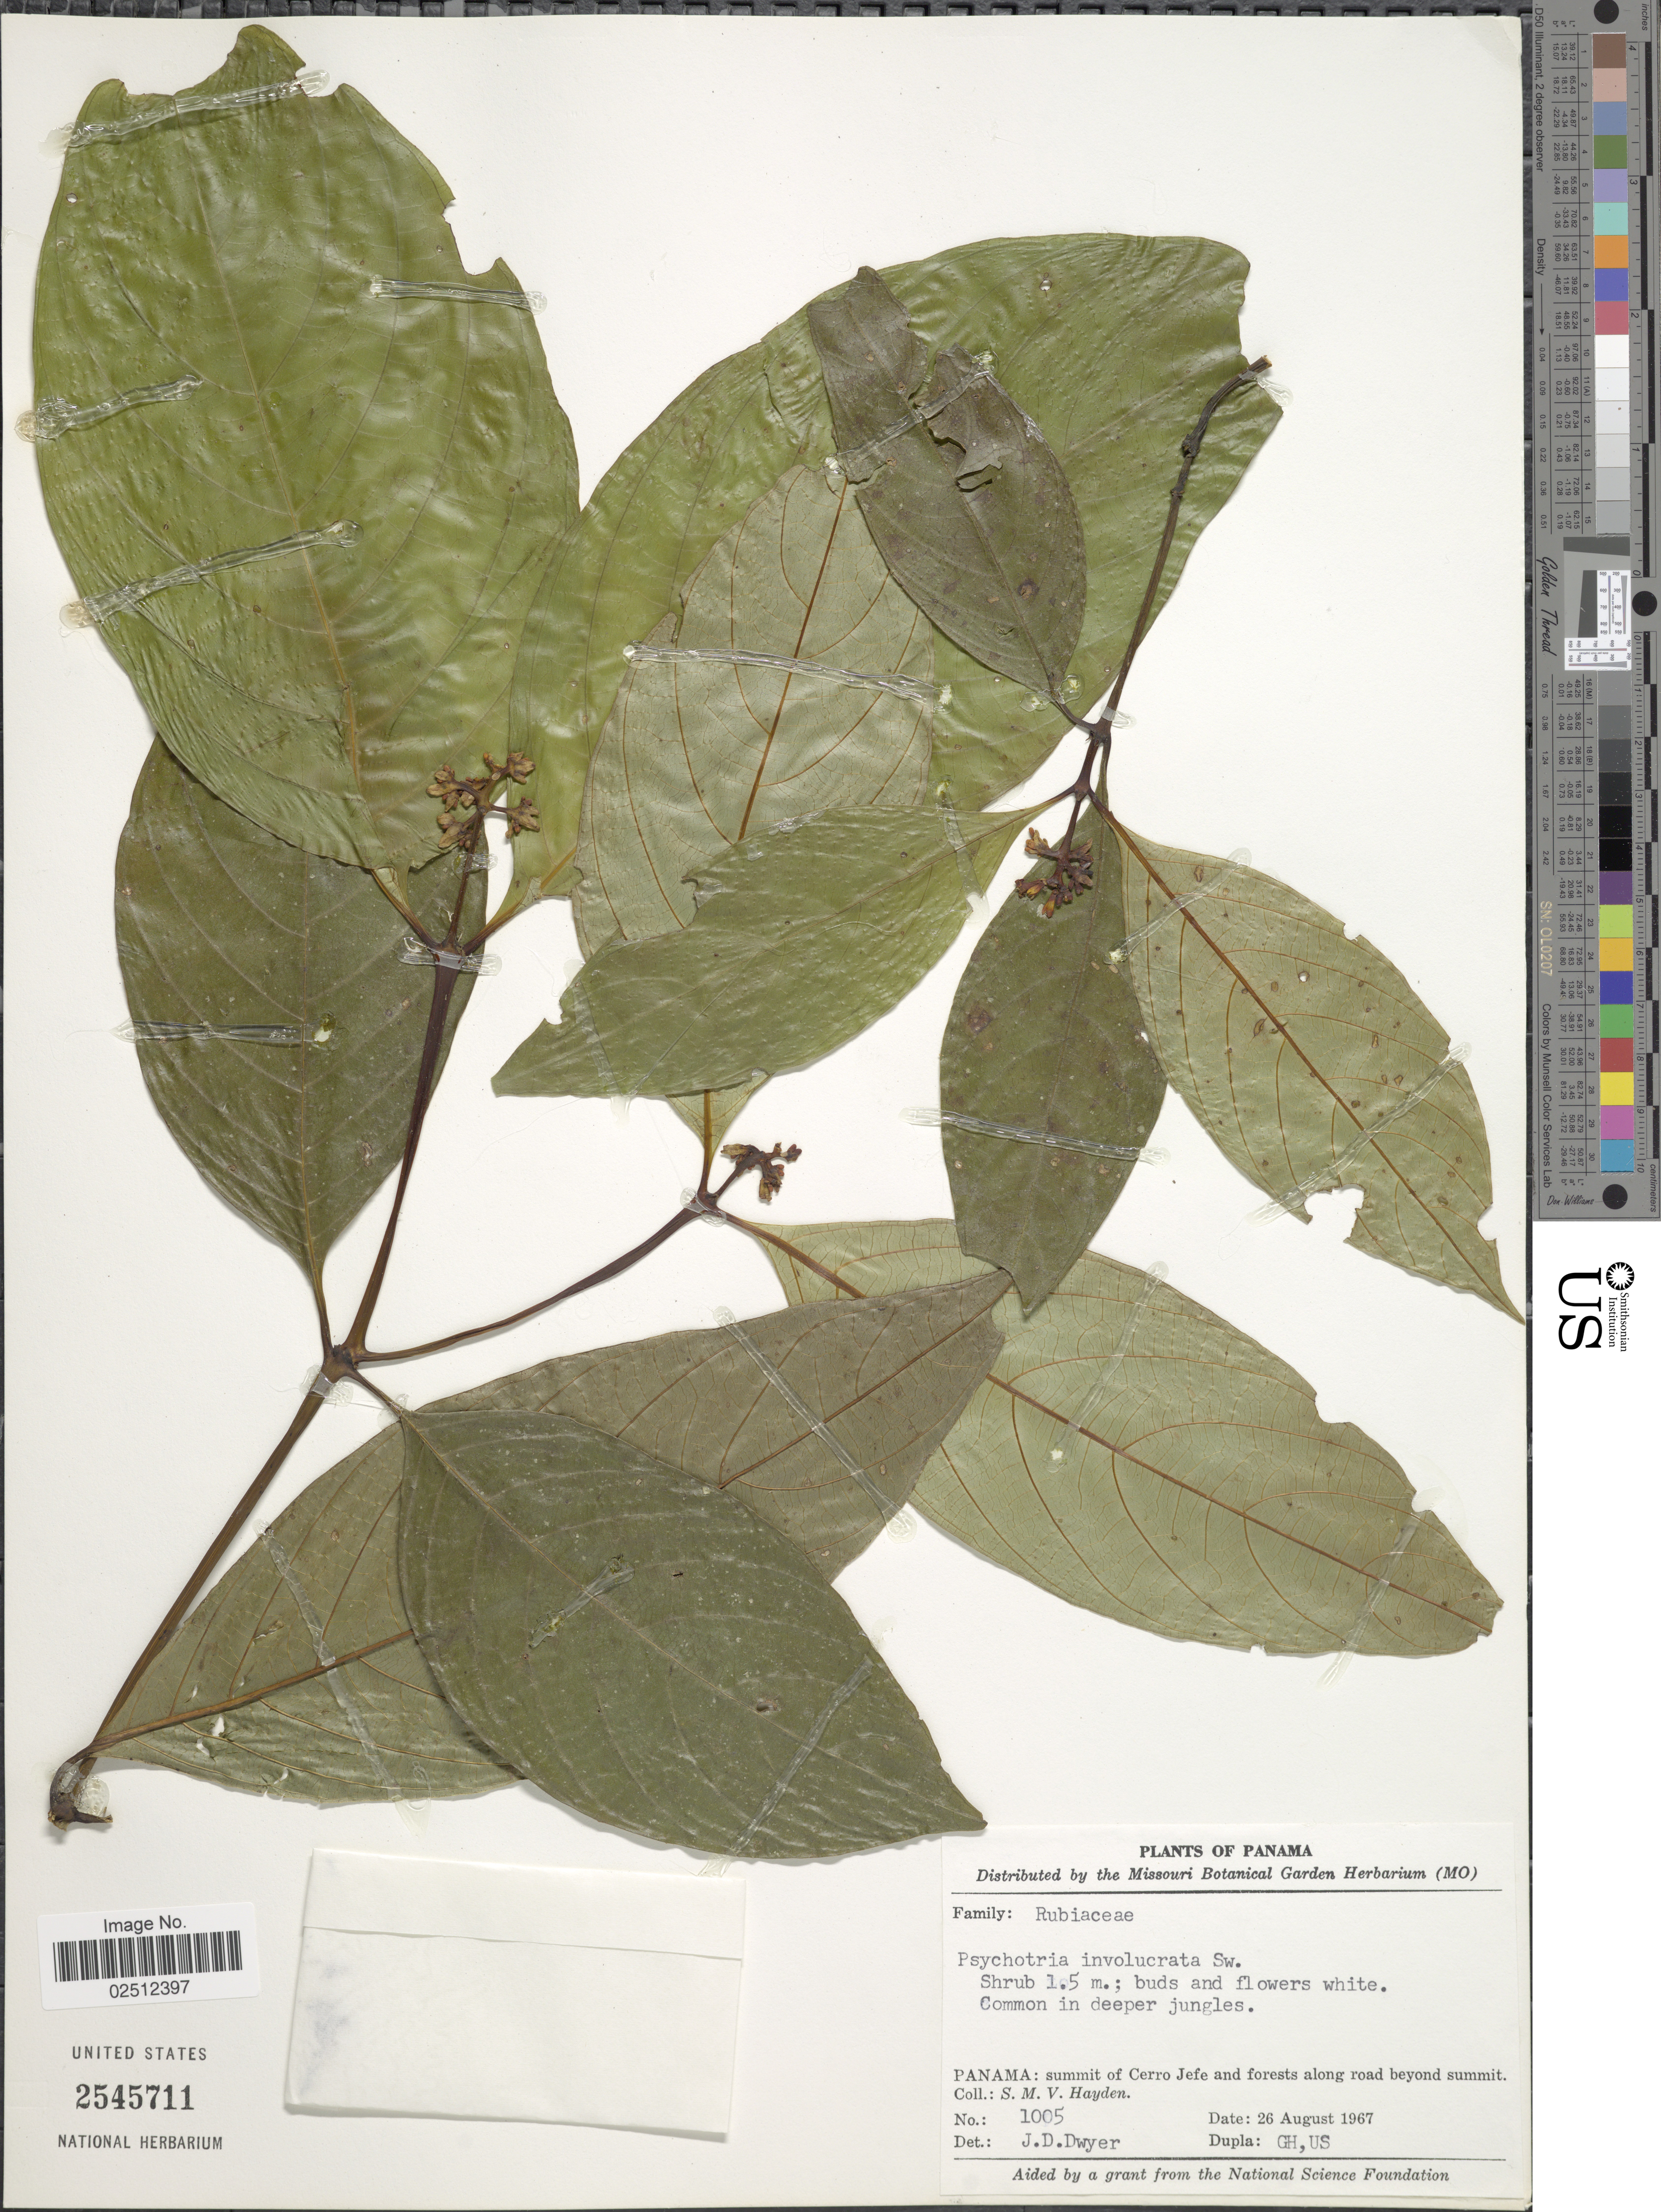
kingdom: Plantae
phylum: Tracheophyta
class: Magnoliopsida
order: Gentianales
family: Rubiaceae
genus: Psychotria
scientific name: Psychotria involucrata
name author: Sw.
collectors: S. M. Hayden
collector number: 1005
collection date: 1967-08-26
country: Panama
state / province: Panamá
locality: Panama: summit of Cerro Jefe and forests along road beyond summit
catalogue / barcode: US 2545711